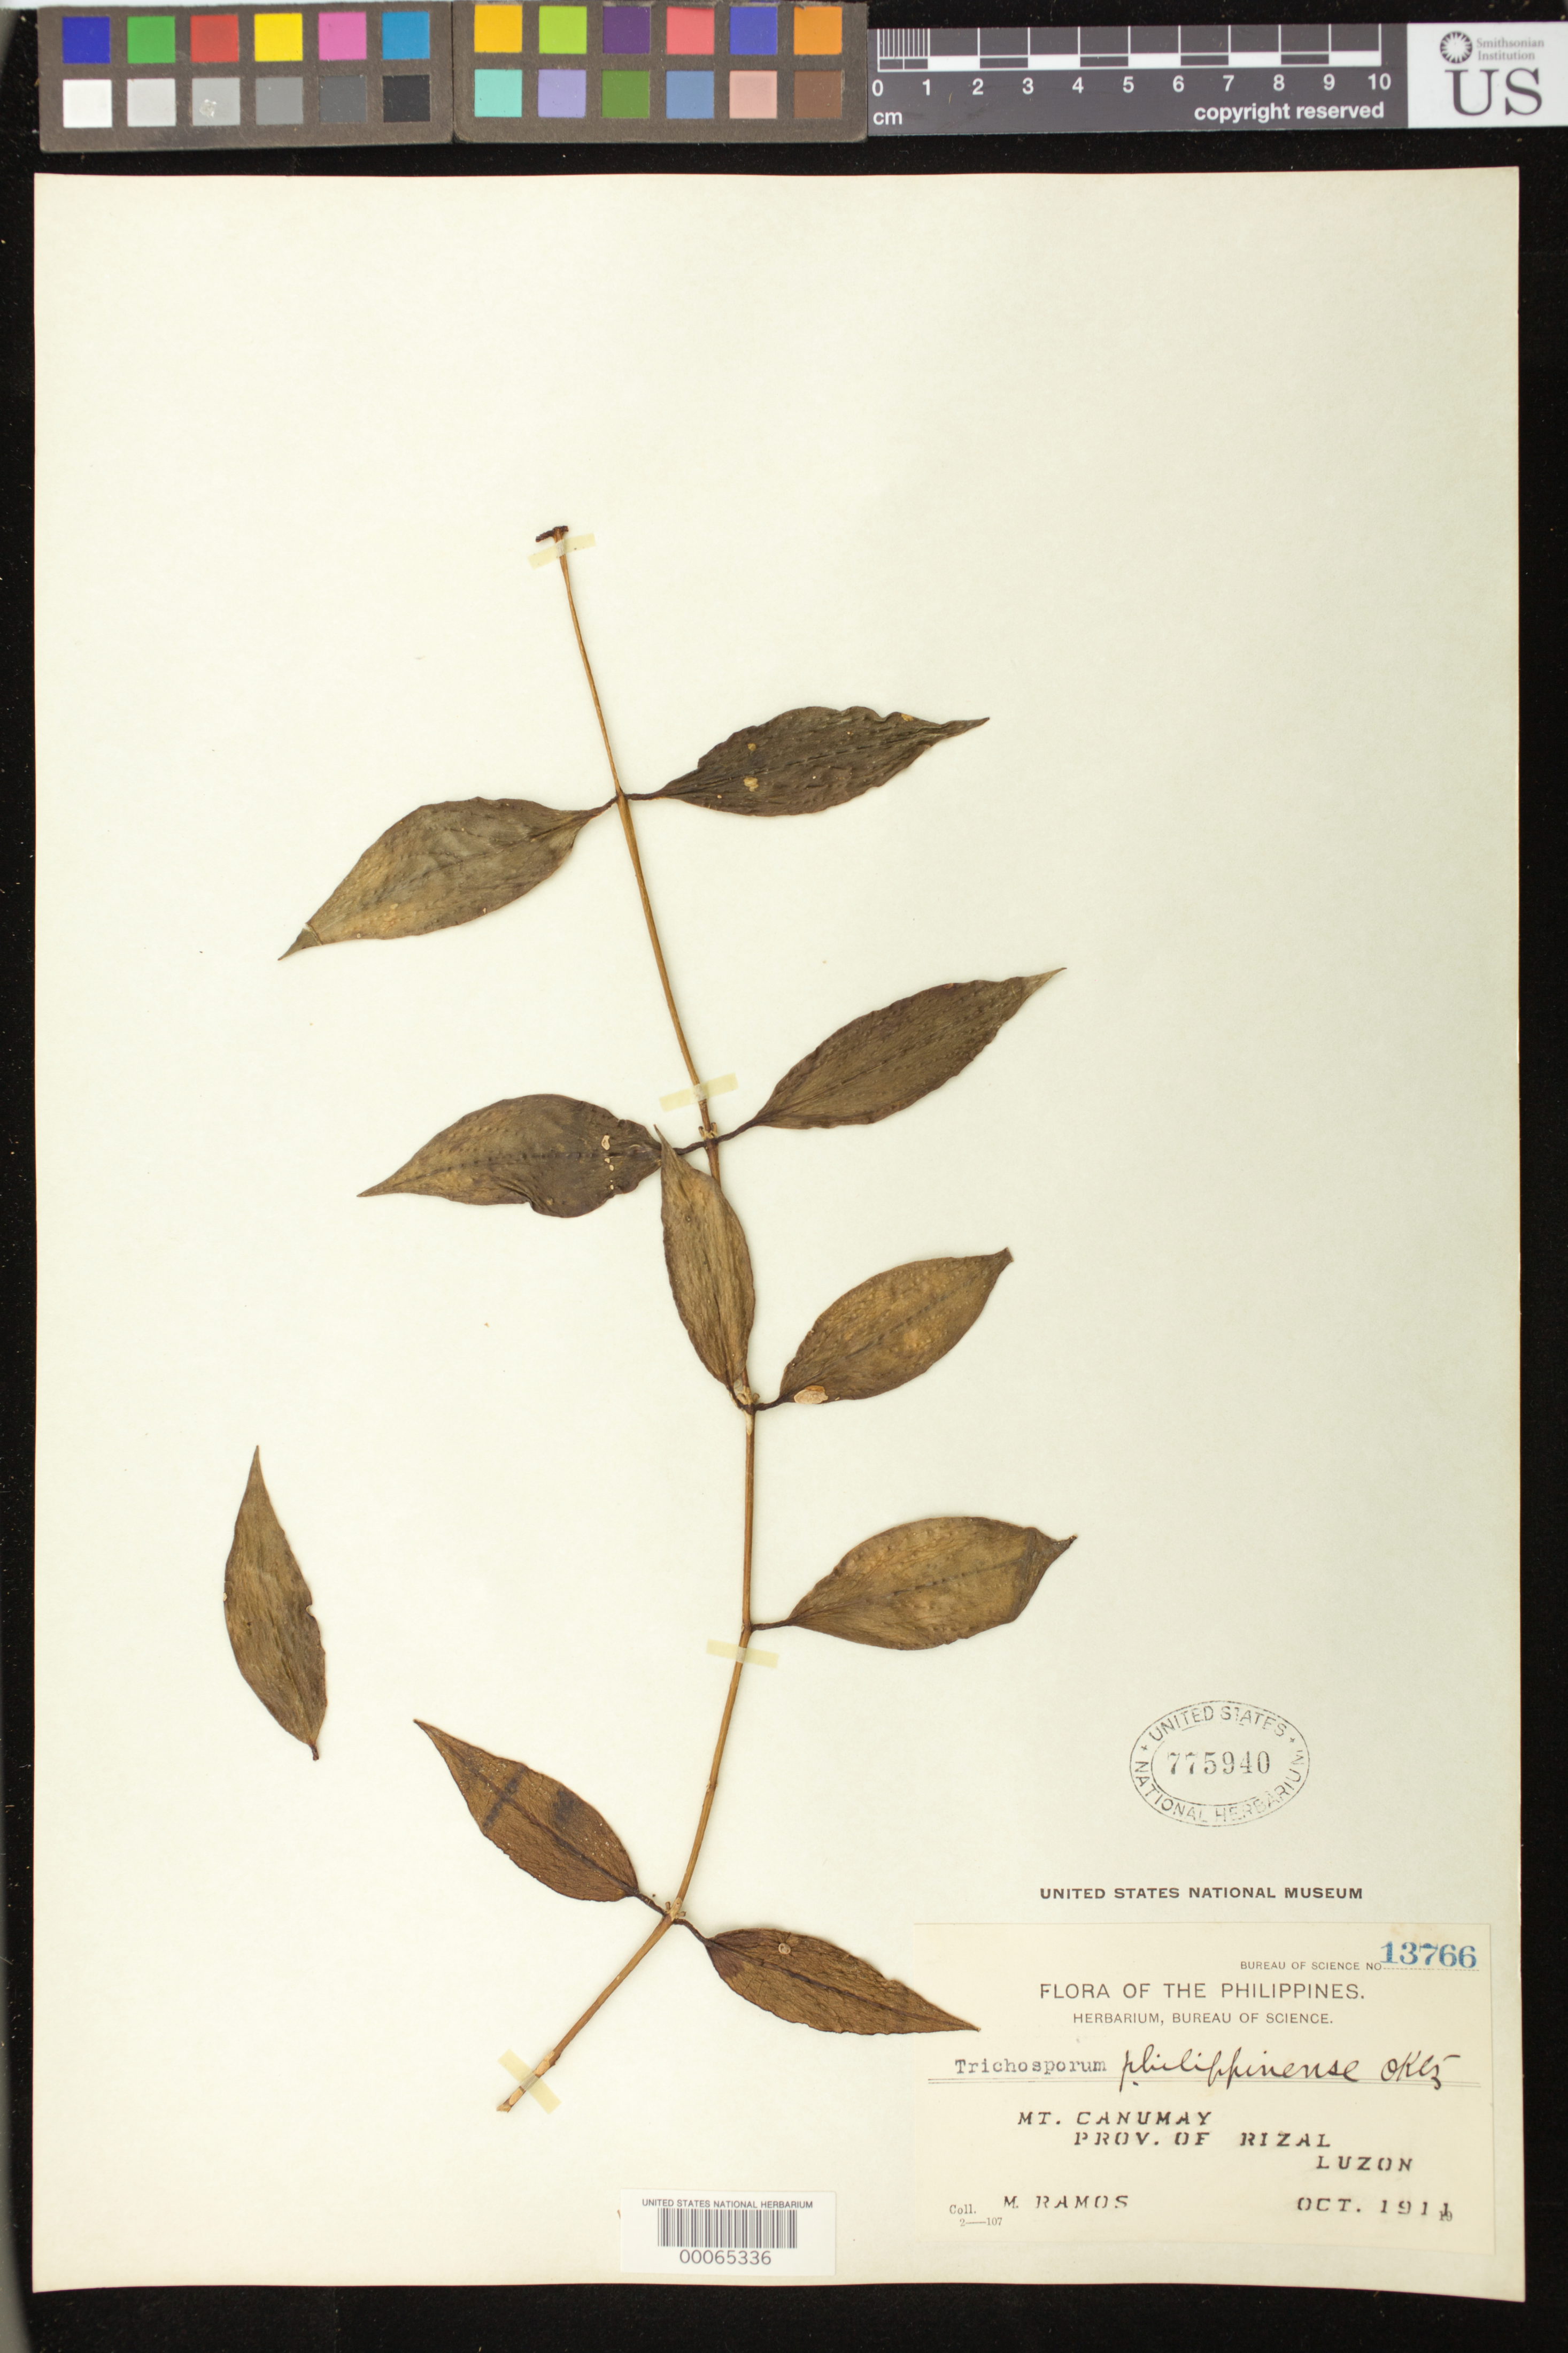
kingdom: Plantae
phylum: Tracheophyta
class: Magnoliopsida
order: Lamiales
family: Gesneriaceae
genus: Trichosporum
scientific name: Trichosporum philippinense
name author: (C.B. Clarke) Kuntze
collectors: M. Ramos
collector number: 13766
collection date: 1911-10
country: Philippines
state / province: Eastern Visayas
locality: Mt. Canumay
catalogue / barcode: US 775940